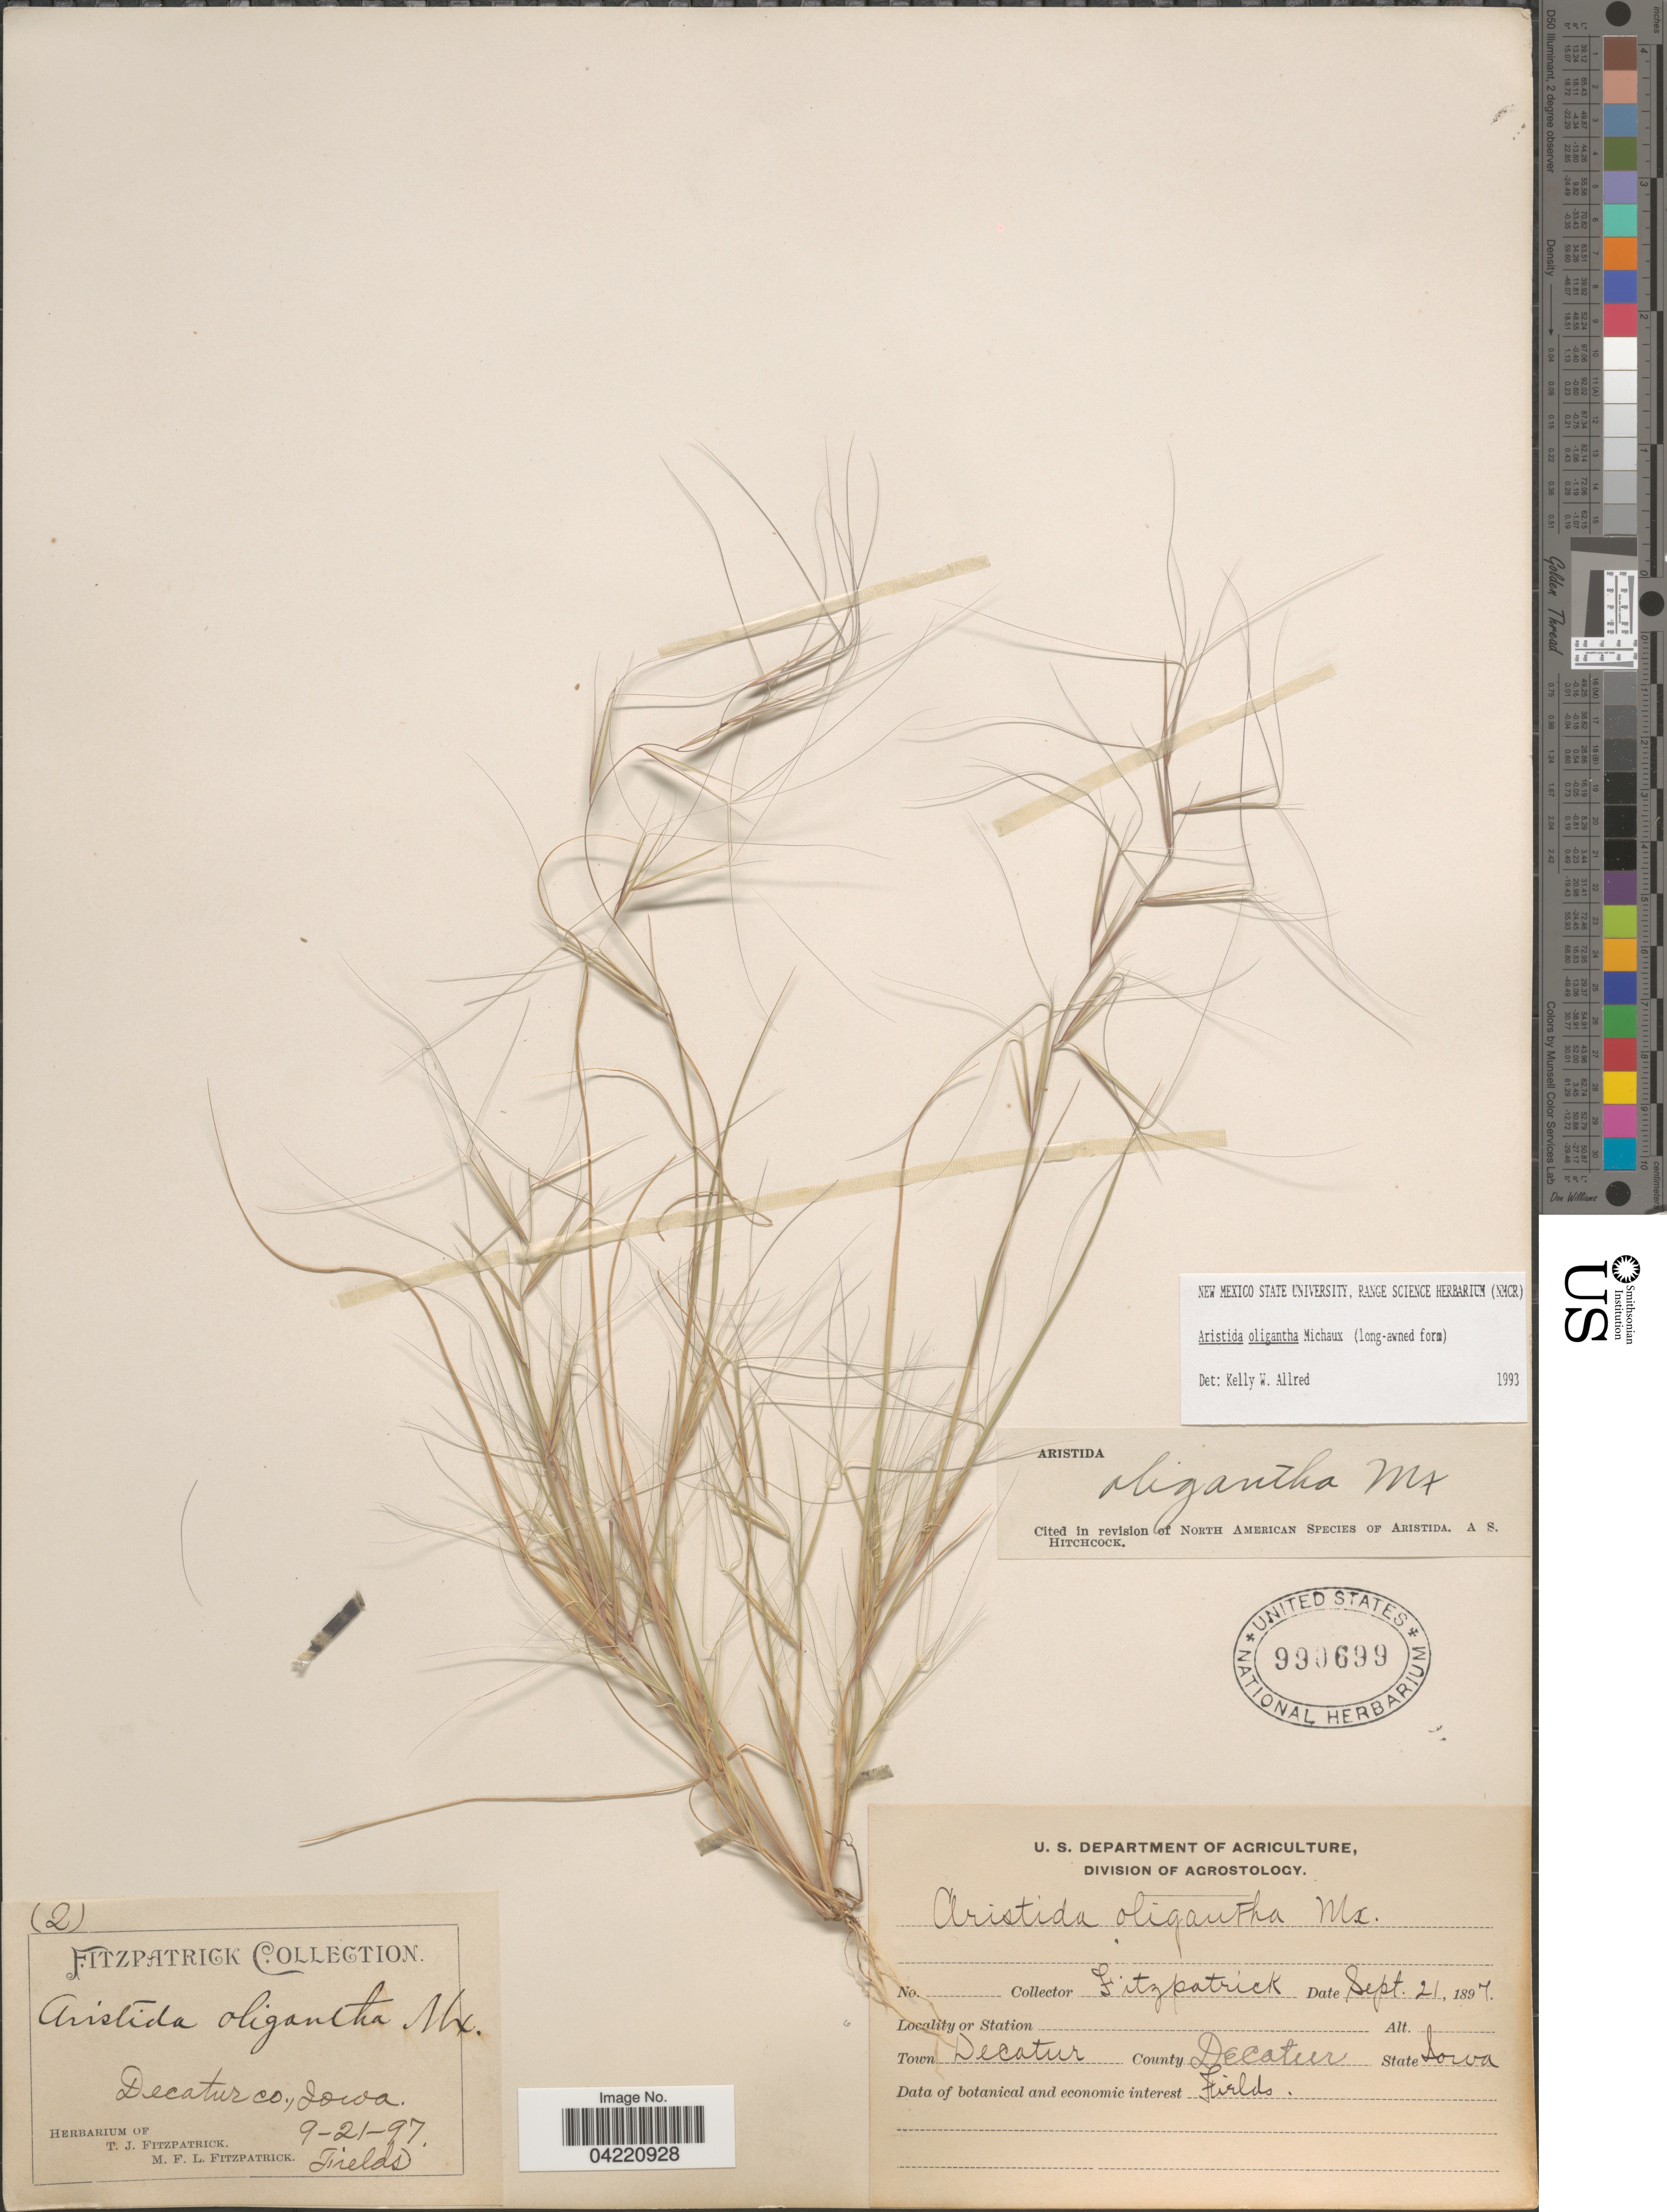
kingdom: Plantae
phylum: Tracheophyta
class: Liliopsida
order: Poales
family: Poaceae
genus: Aristida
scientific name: Aristida oligantha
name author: Michx.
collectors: T. Fitzpatrick & F. Fitzpatrick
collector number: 2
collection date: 1897-09-21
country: United States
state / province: Iowa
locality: Decatur Co. Town Decatur.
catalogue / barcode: US 990699